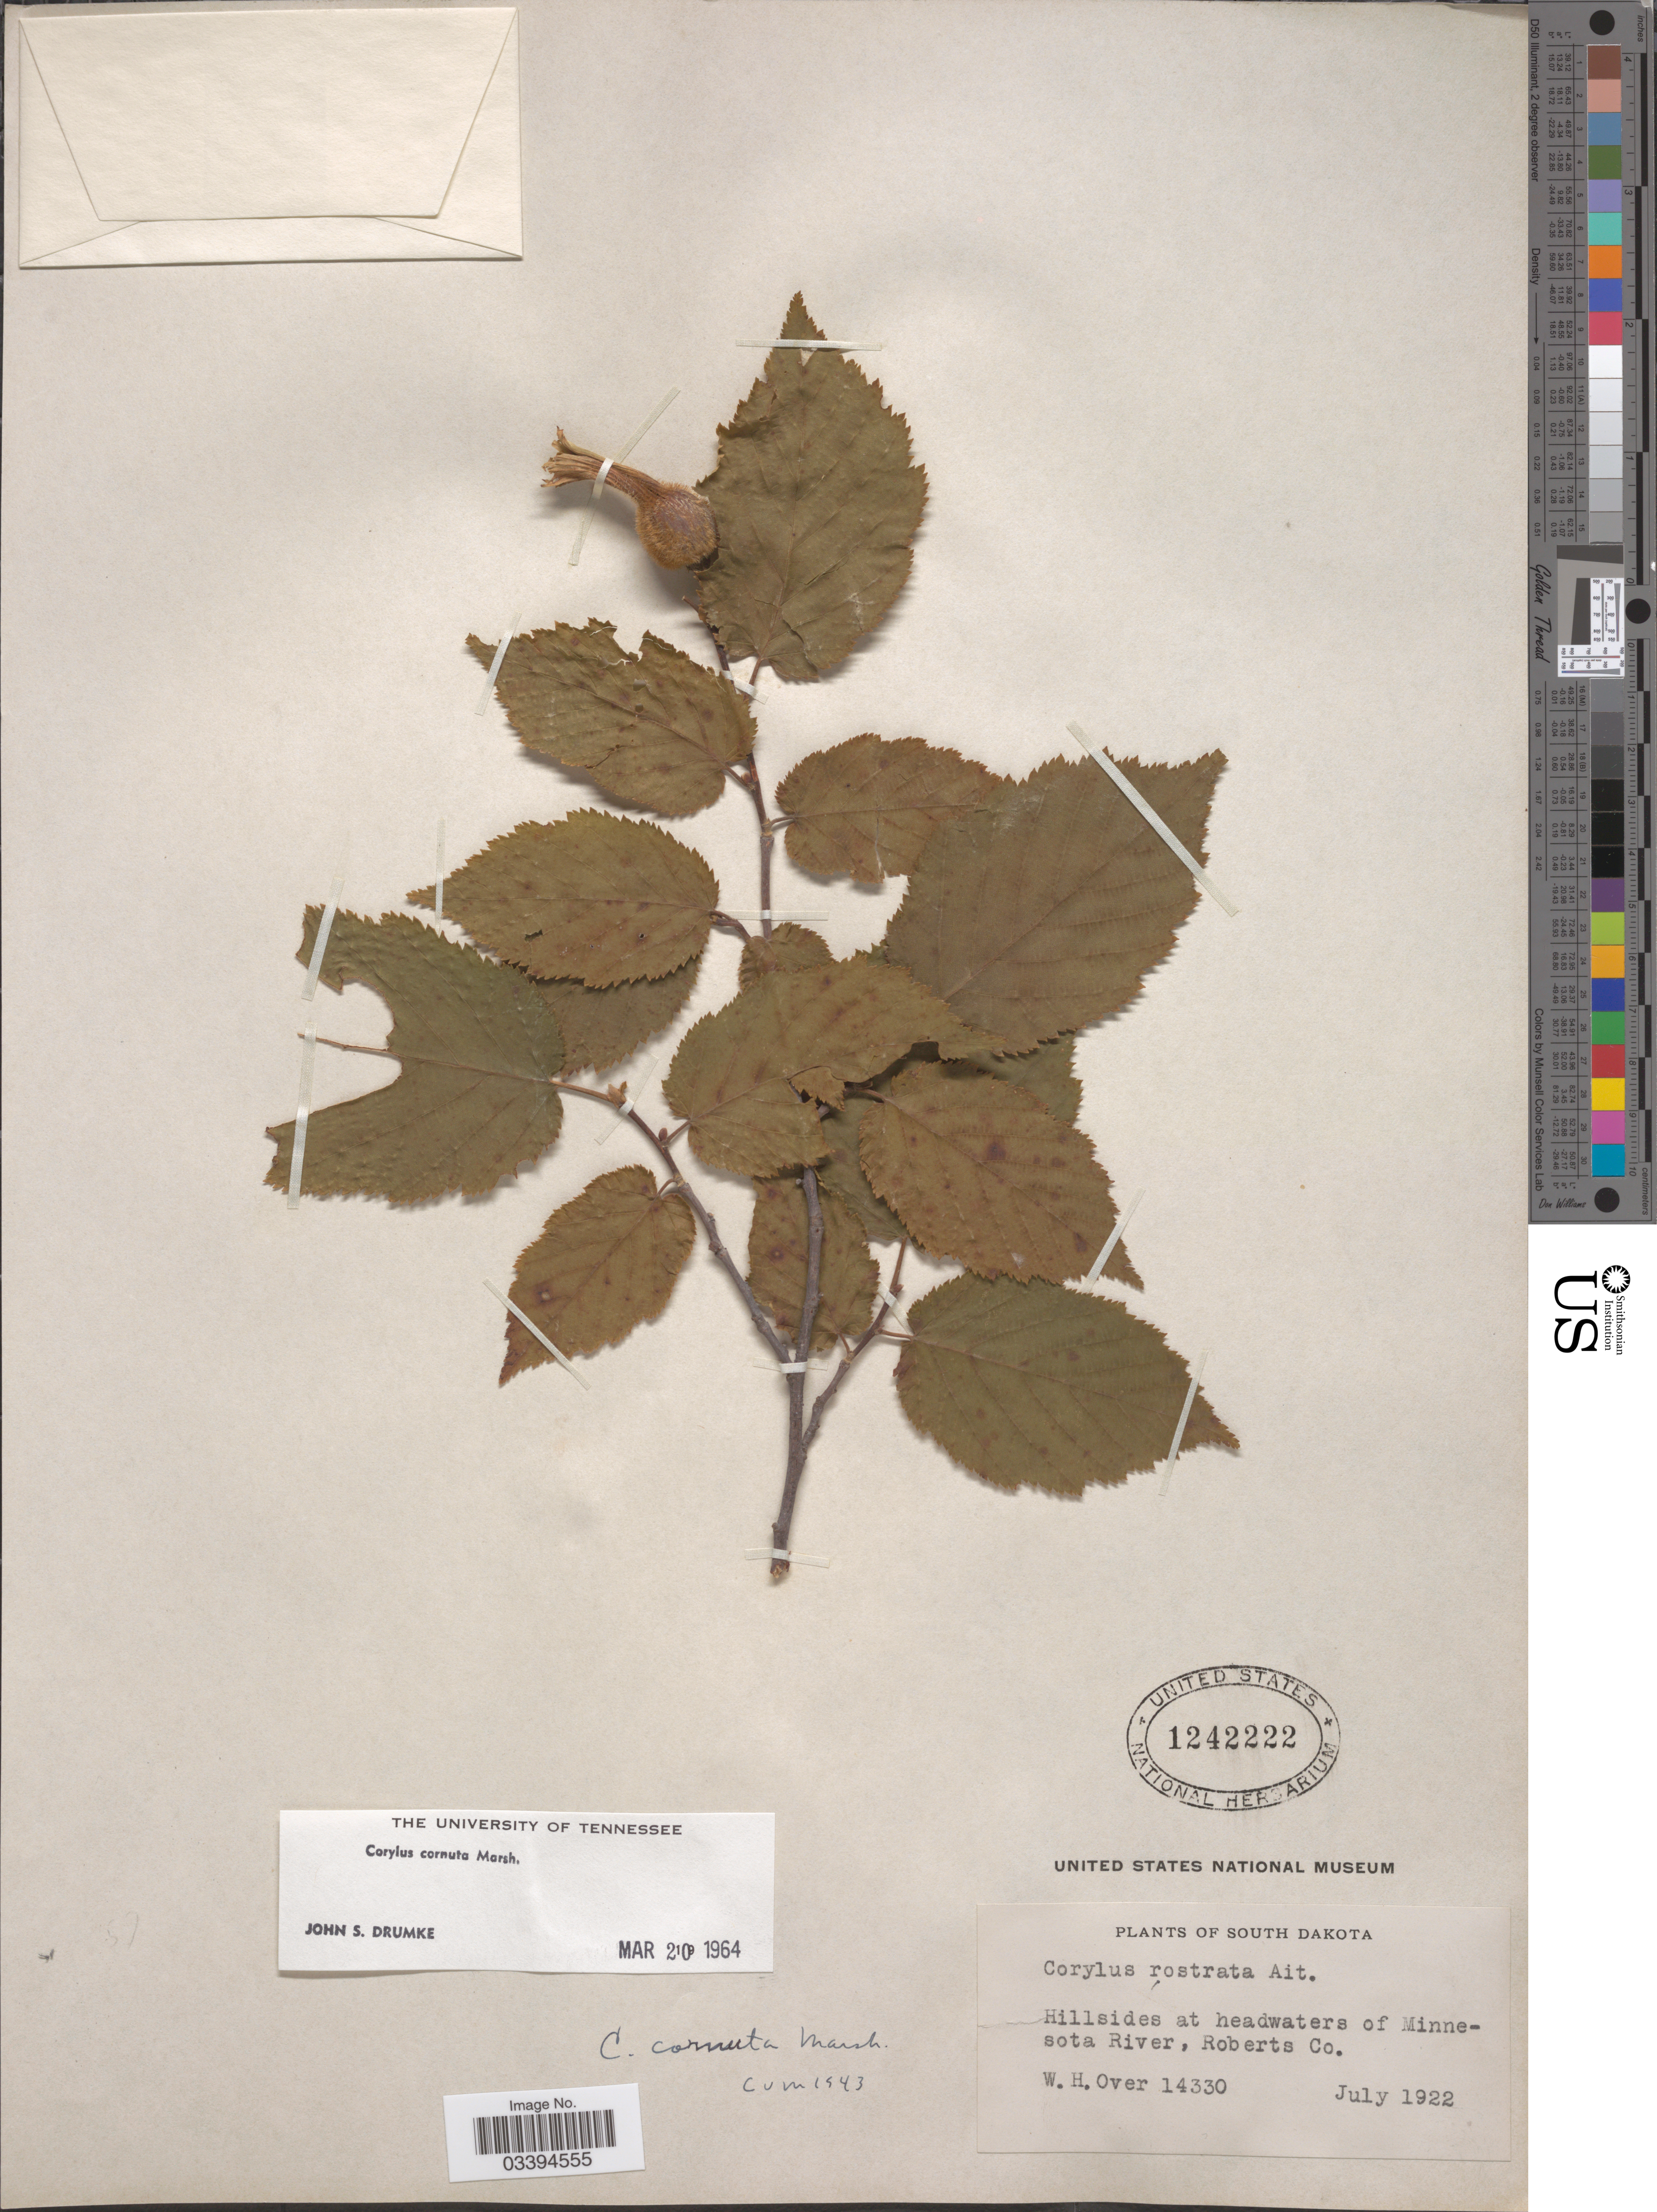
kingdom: Plantae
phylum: Tracheophyta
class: Magnoliopsida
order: Fagales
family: Betulaceae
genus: Corylus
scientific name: Corylus cornuta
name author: Marshall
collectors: W. Over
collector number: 14330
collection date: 1922-07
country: United States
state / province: South Dakota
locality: Hillsides at headwaters of Minnesota River, Roberts Co.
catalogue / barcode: US 1242222